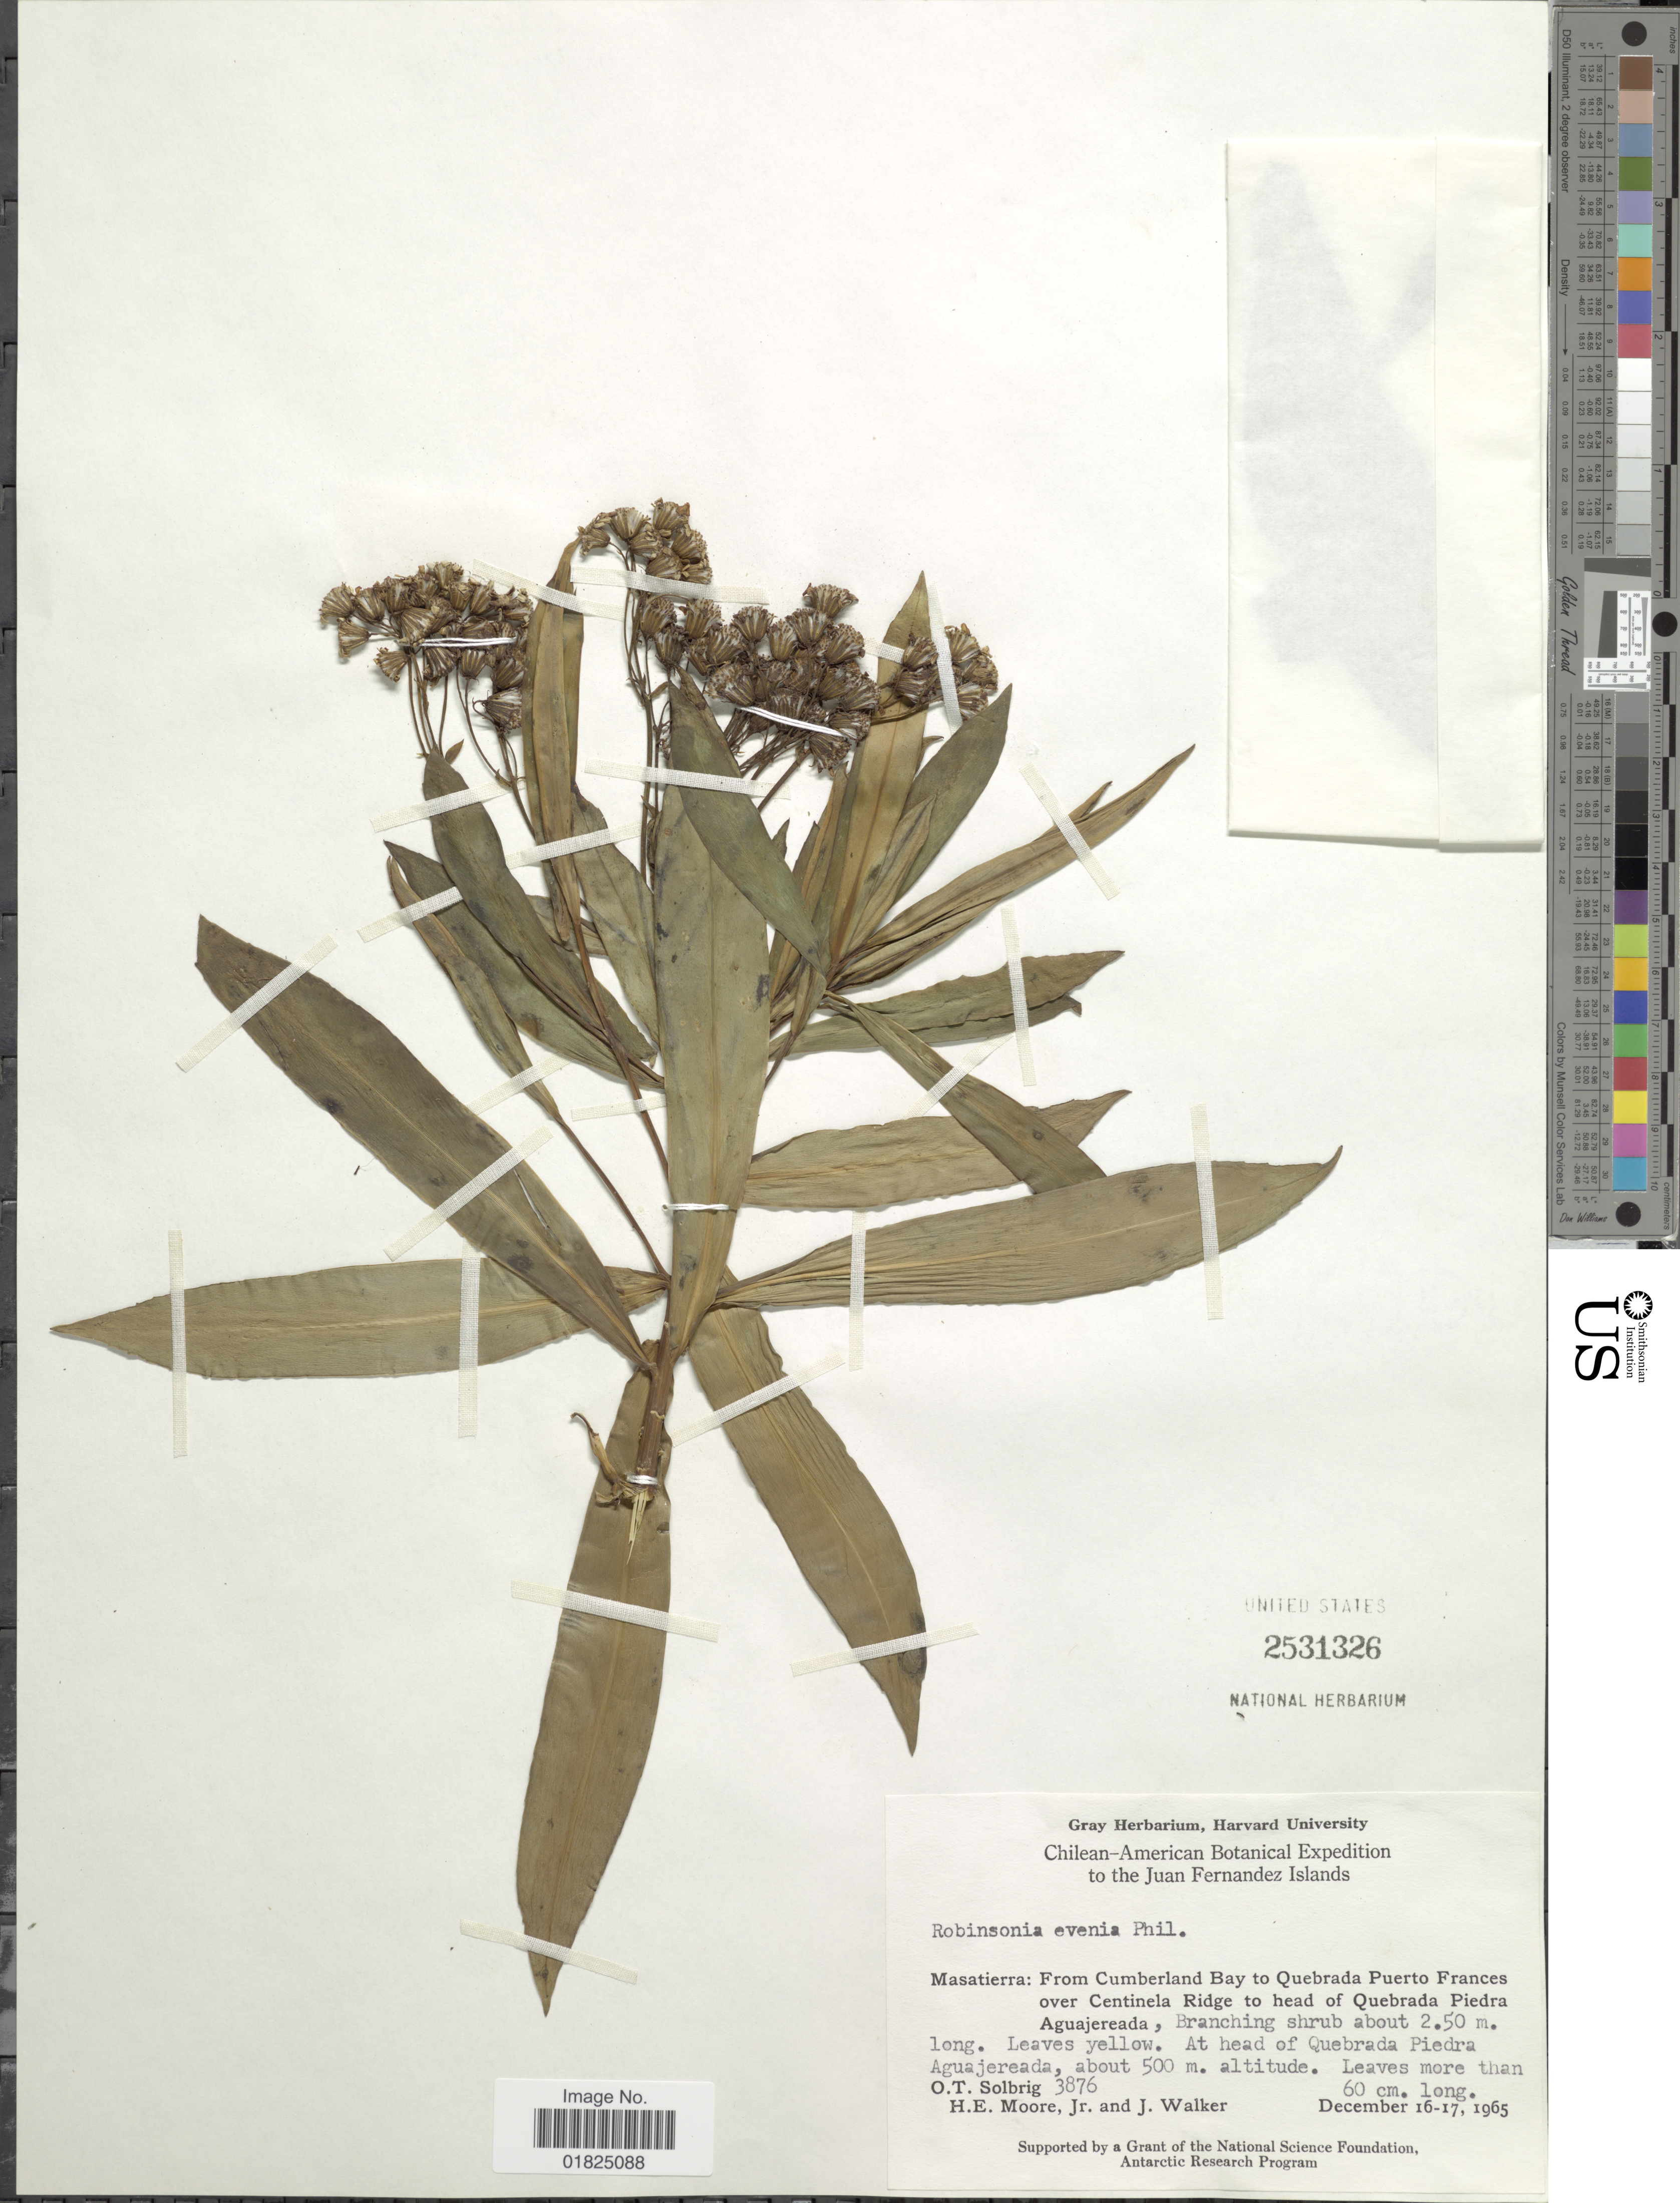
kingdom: Plantae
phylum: Tracheophyta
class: Magnoliopsida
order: Asterales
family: Asteraceae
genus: Robinsonia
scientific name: Robinsonia evenia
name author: Phil.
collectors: O. T. Solbrig, H. Moore & J. Walker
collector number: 3876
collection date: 1965-12-16/1965-12-17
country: Chile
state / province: Valparaíso (V)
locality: The Juan Fernandez Islands, Masatierra: From Cumberland Ba to Quebrada Puerto Frances over Centinela Ridge to head of Quebrada Oiedra Aguajereada. At head of Quebrada Piedra Aguajereda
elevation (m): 500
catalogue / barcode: US 2531326